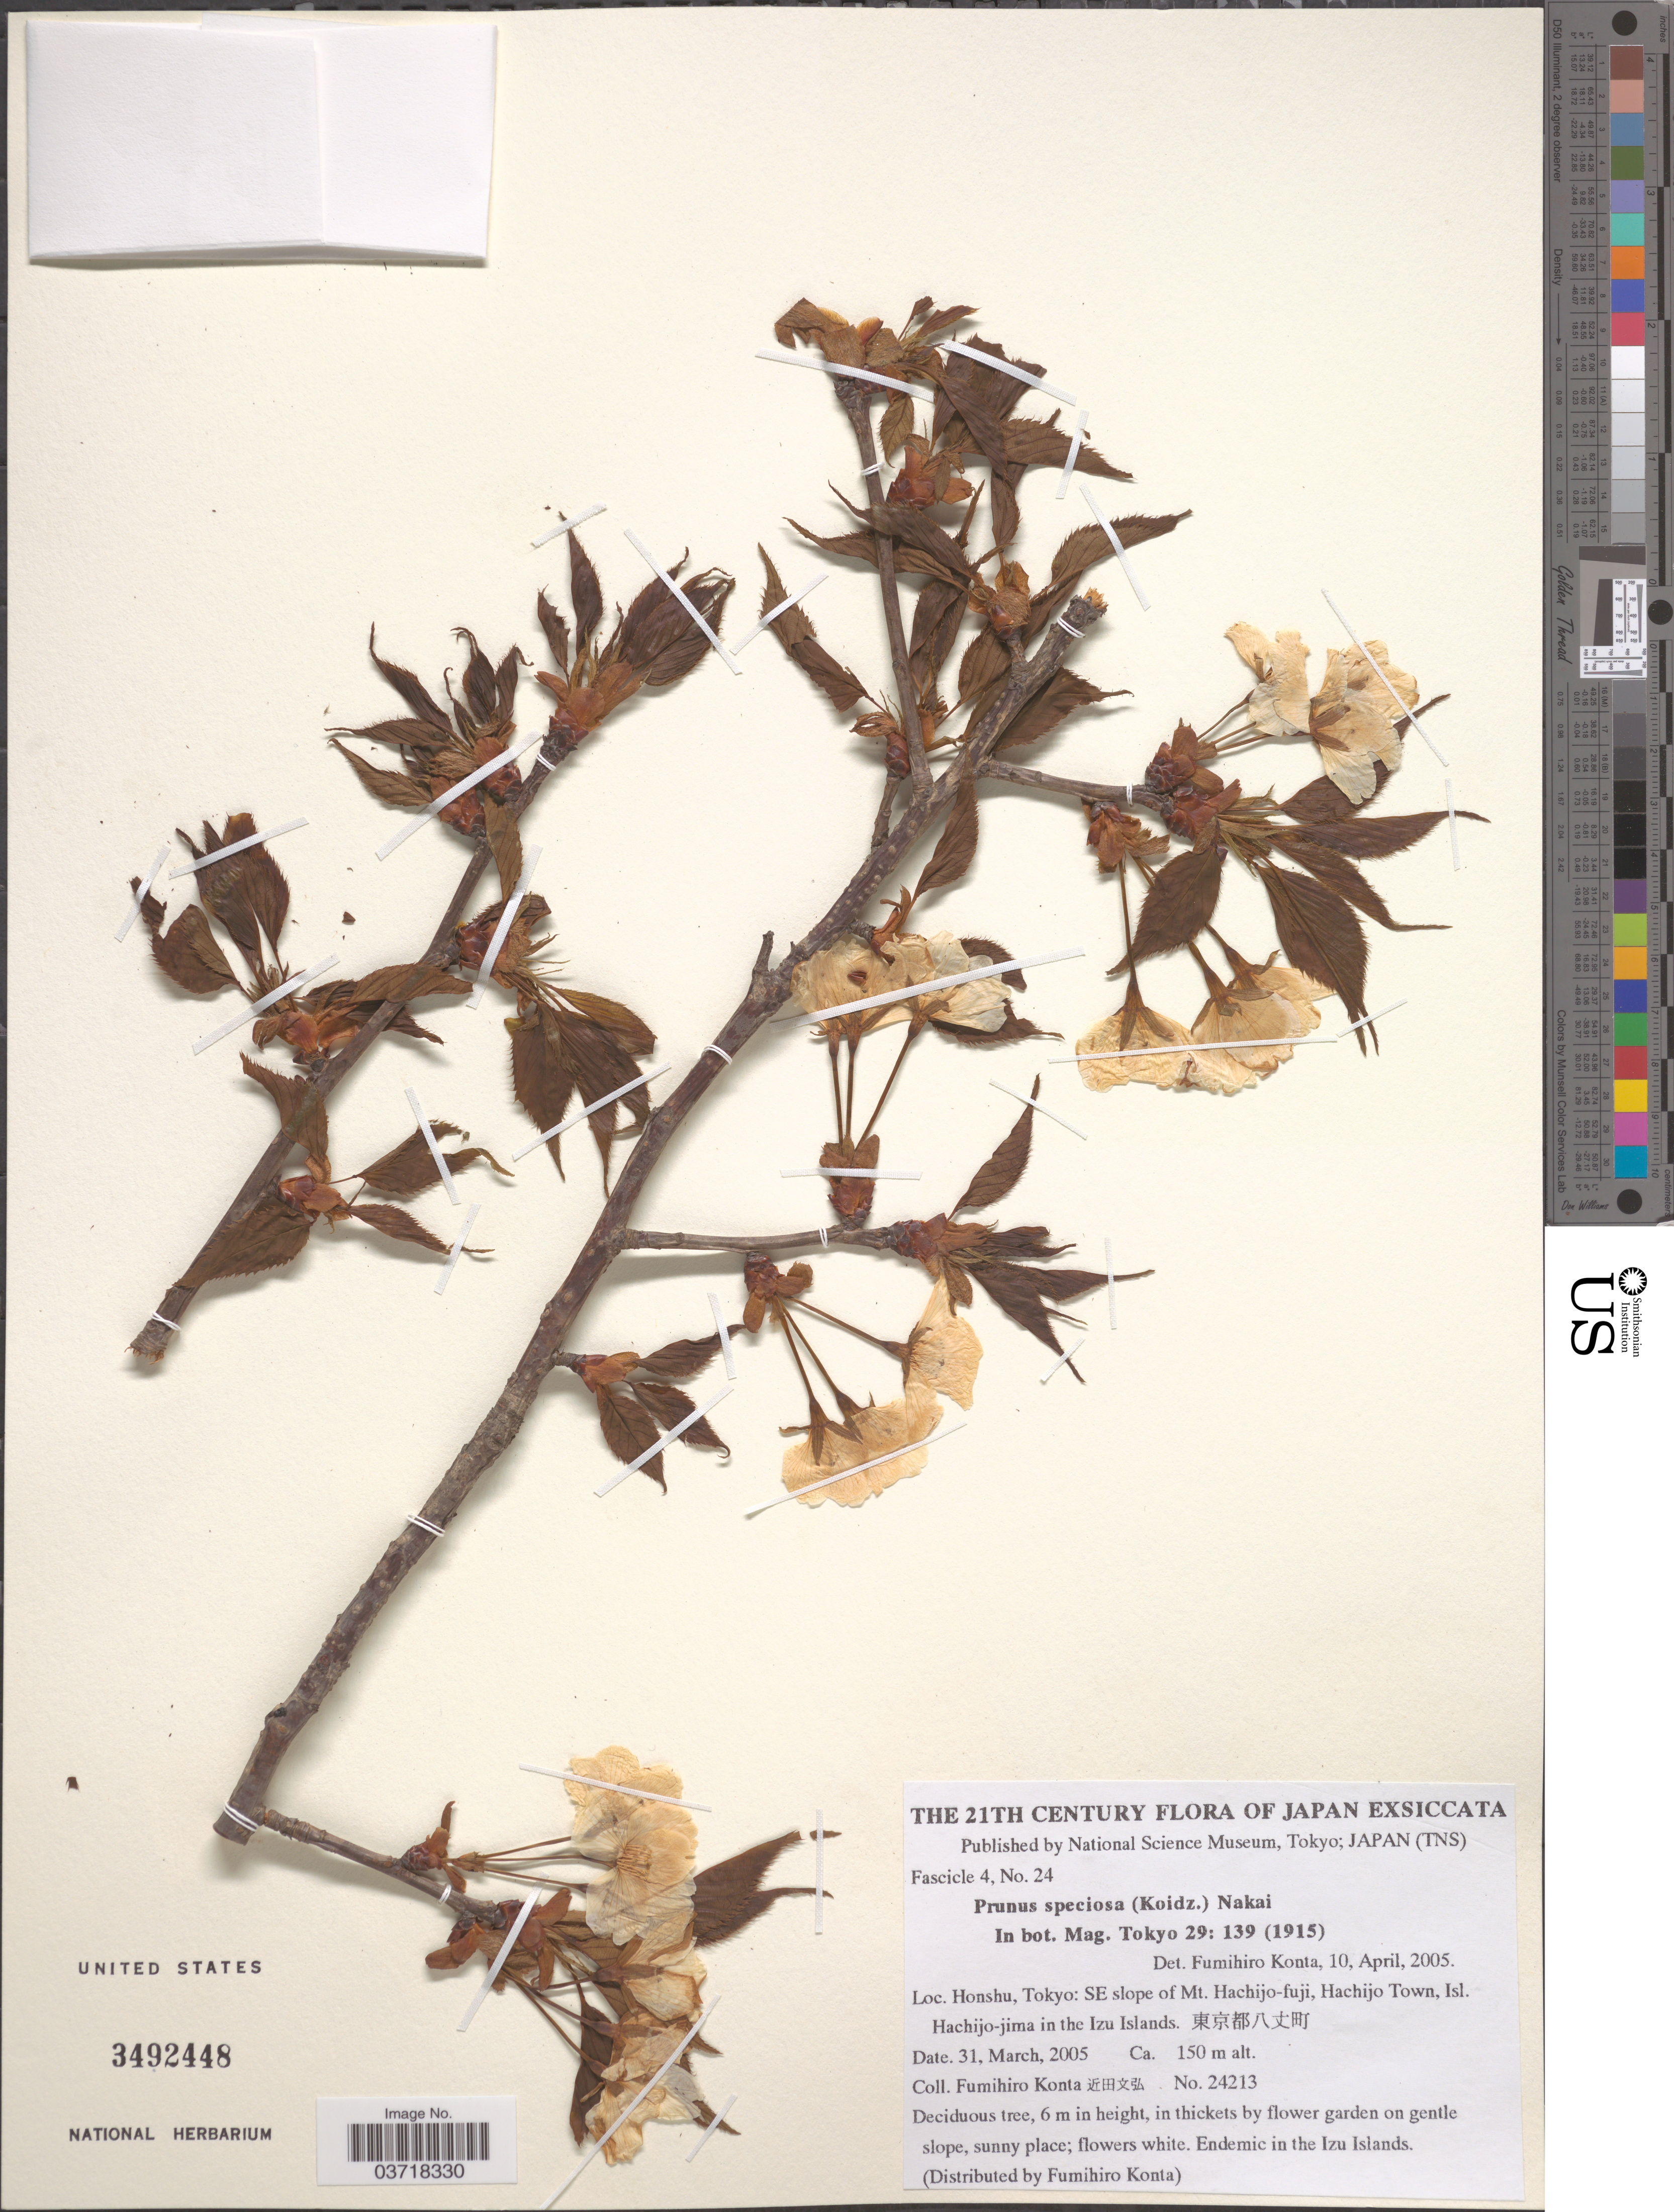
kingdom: Plantae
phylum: Tracheophyta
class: Magnoliopsida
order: Rosales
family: Rosaceae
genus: Prunus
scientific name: Prunus speciosa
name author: (Koidz.) Nakai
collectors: F. Konta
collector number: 24213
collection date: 2005-03-31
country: Japan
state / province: Tokyo, Federal City of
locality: Honshu, Tokyo: SE slope of Mt. Hachijo-fuji, Hachijo Town, Isl. Hachijo-jima in the Izu Islands. X.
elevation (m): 150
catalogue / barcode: US 3492448